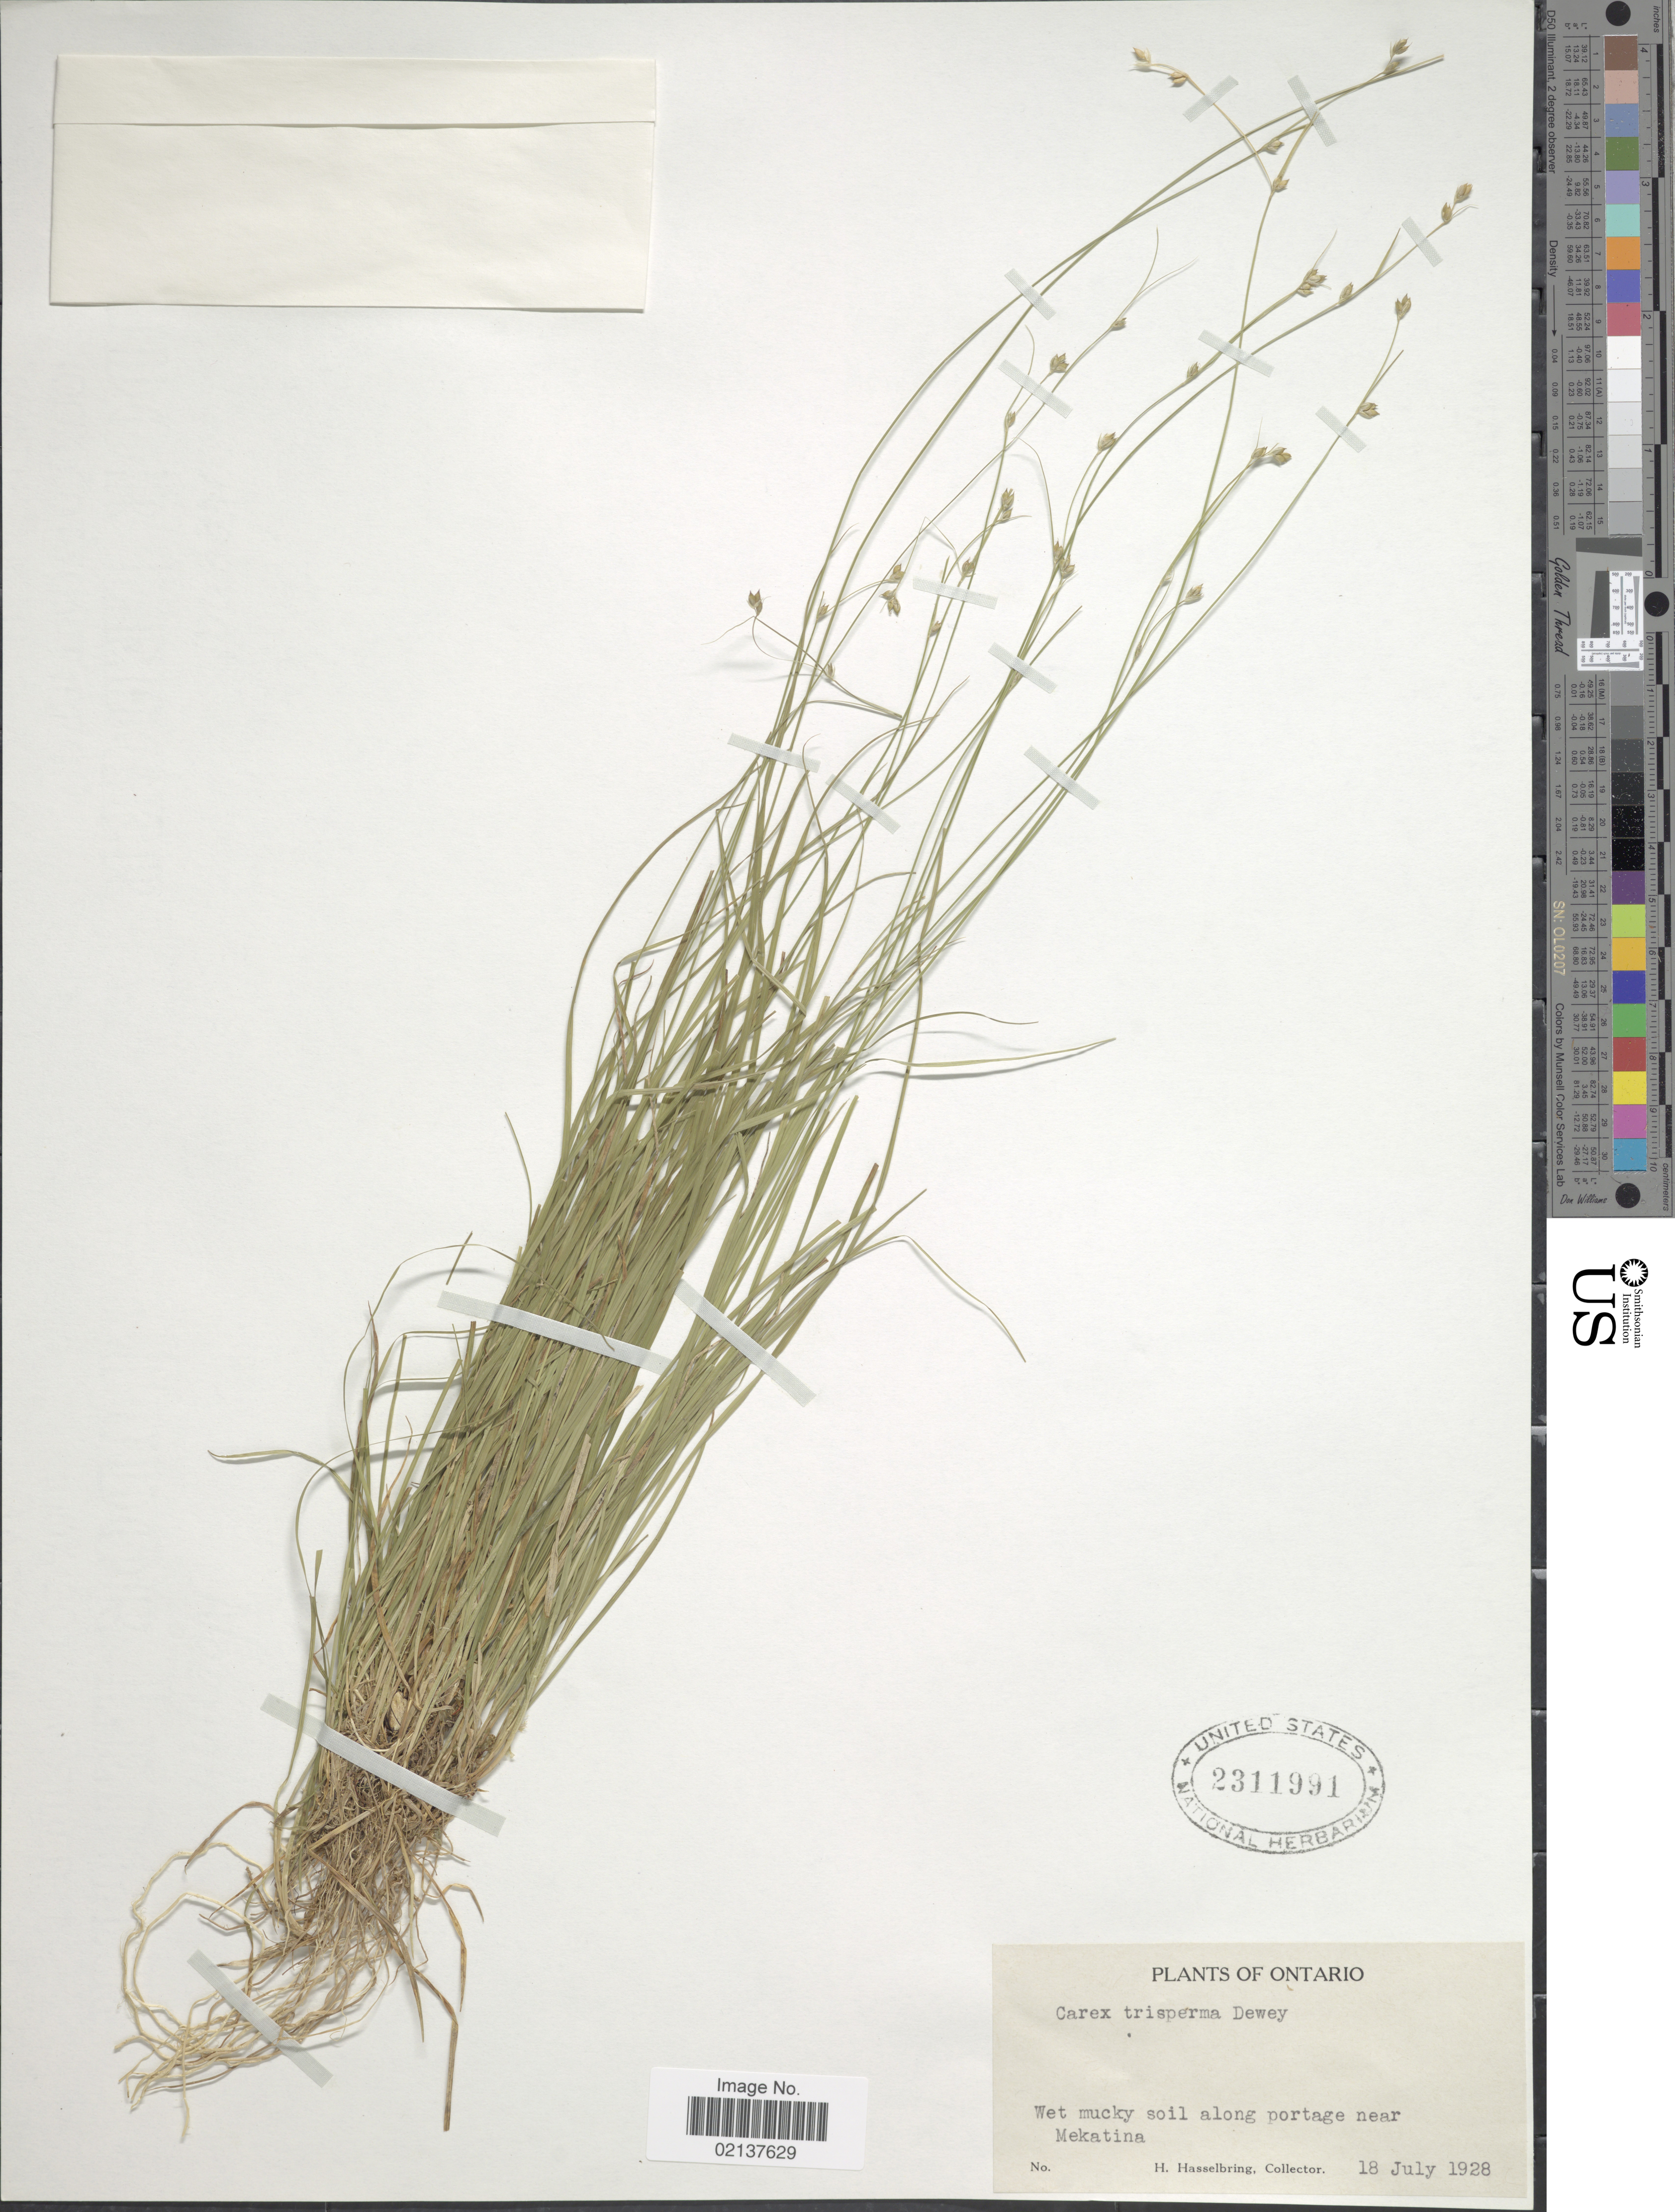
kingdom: Plantae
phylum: Tracheophyta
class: Liliopsida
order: Poales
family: Cyperaceae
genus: Carex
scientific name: Carex trisperma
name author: Dewey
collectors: H. Hasselbring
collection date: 1928-07-18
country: Canada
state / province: Ontario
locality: Near Mekatina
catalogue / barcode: US 2311991